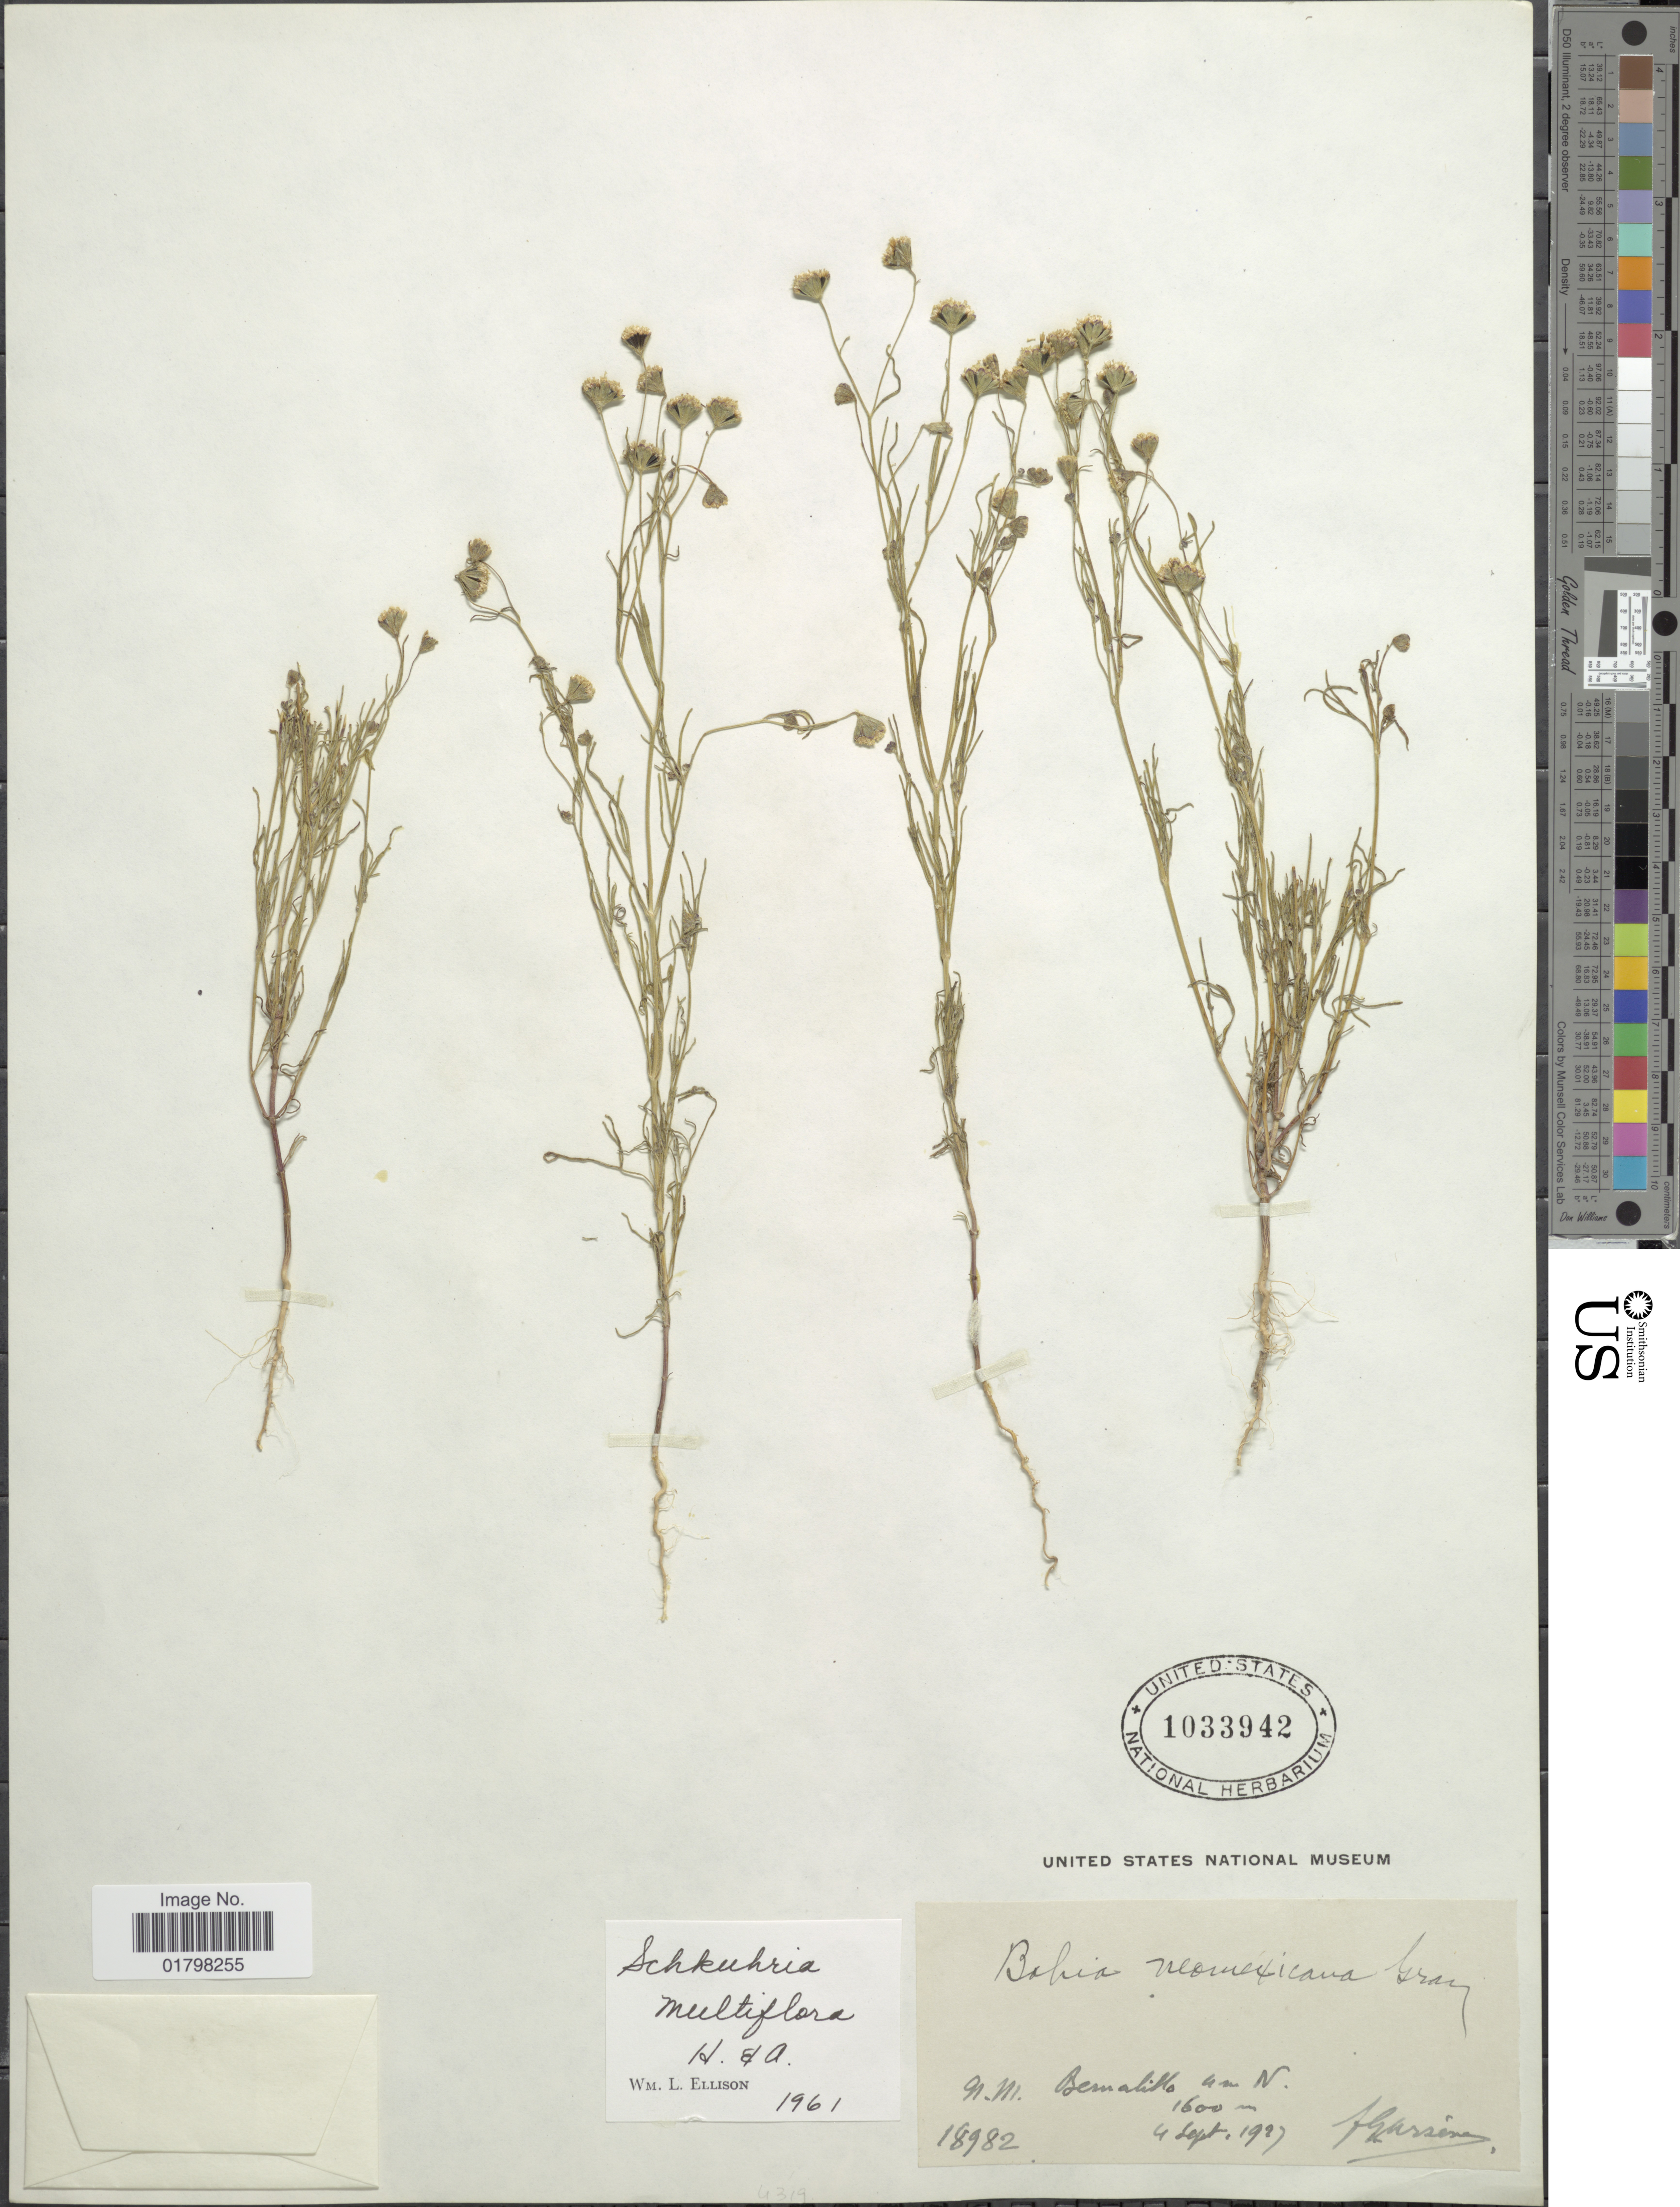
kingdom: Plantae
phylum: Tracheophyta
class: Magnoliopsida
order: Asterales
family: Asteraceae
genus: Schkuhria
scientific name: Schkuhria multiflora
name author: Hook. & Arn.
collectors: Bro. G. Arsène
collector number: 18982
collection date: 1927-09-04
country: United States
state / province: New Mexico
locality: Bernalillo 4 m N.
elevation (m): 1600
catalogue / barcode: US 1033942